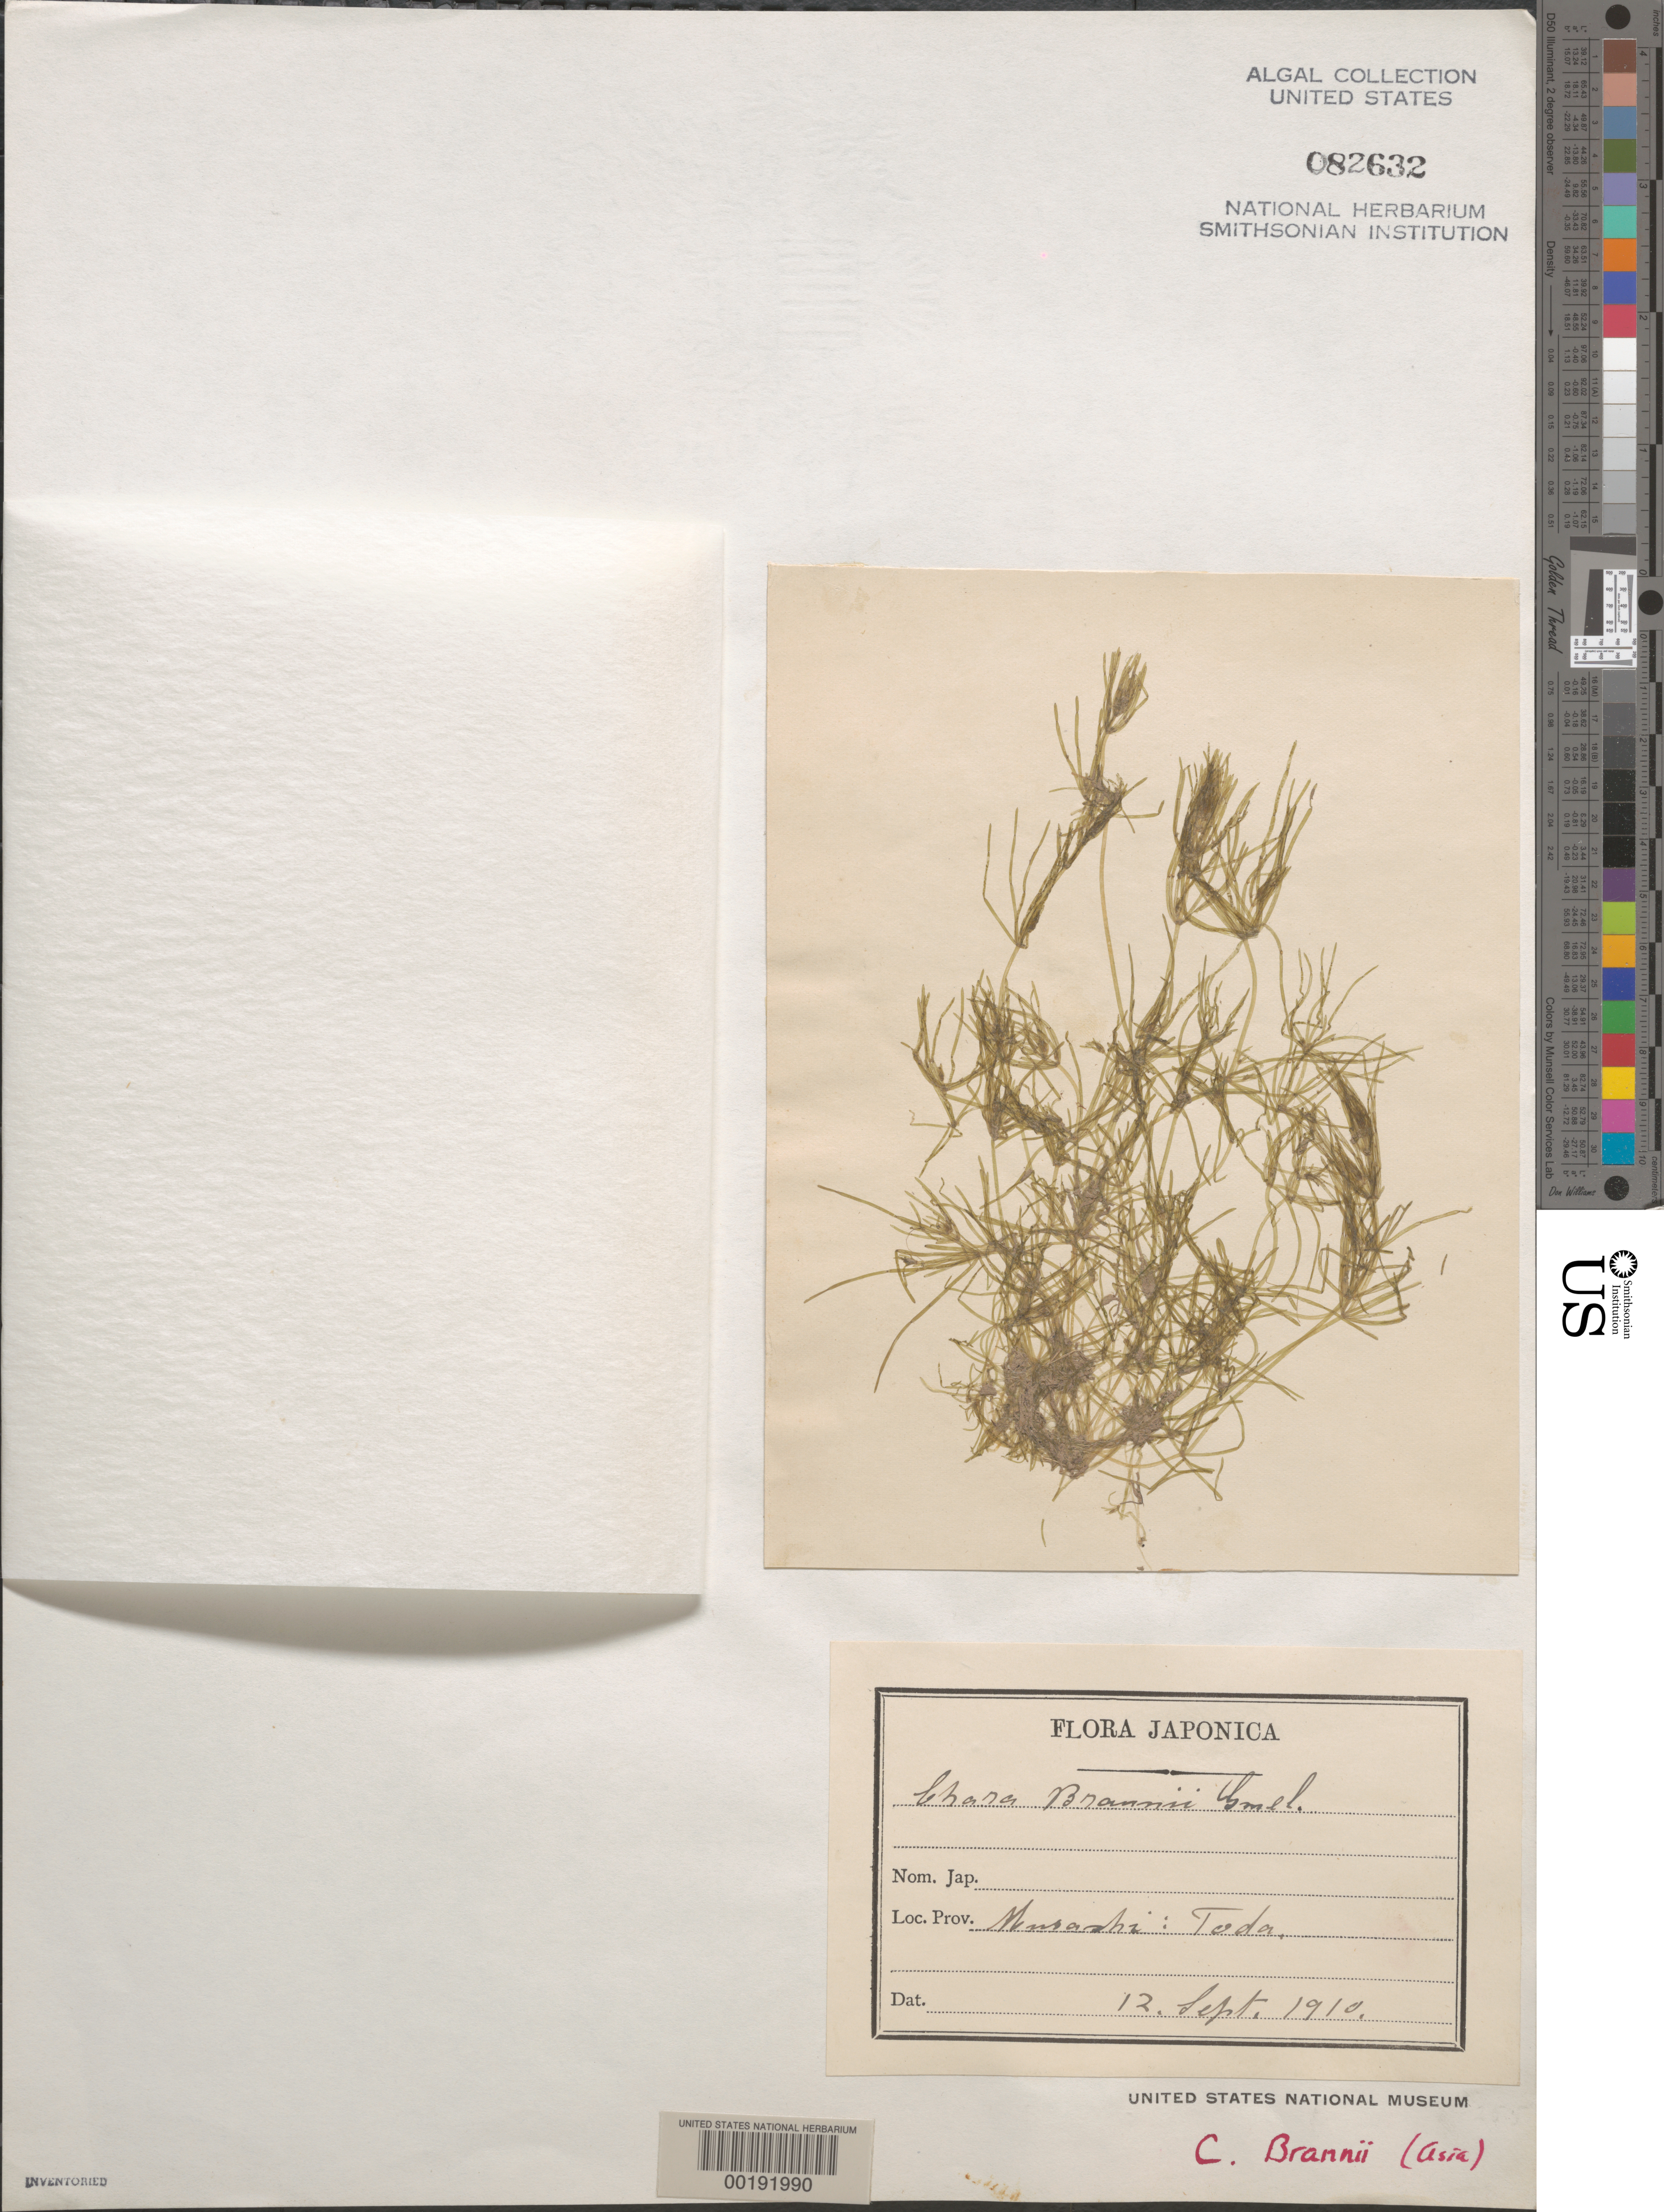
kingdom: Plantae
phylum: Charophyta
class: Charophyceae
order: Charales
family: Characeae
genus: Chara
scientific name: Chara braunii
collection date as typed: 12 Sep 1910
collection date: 1910-09-12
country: Japan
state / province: Saitama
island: Honshu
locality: Toda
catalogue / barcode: US 82632